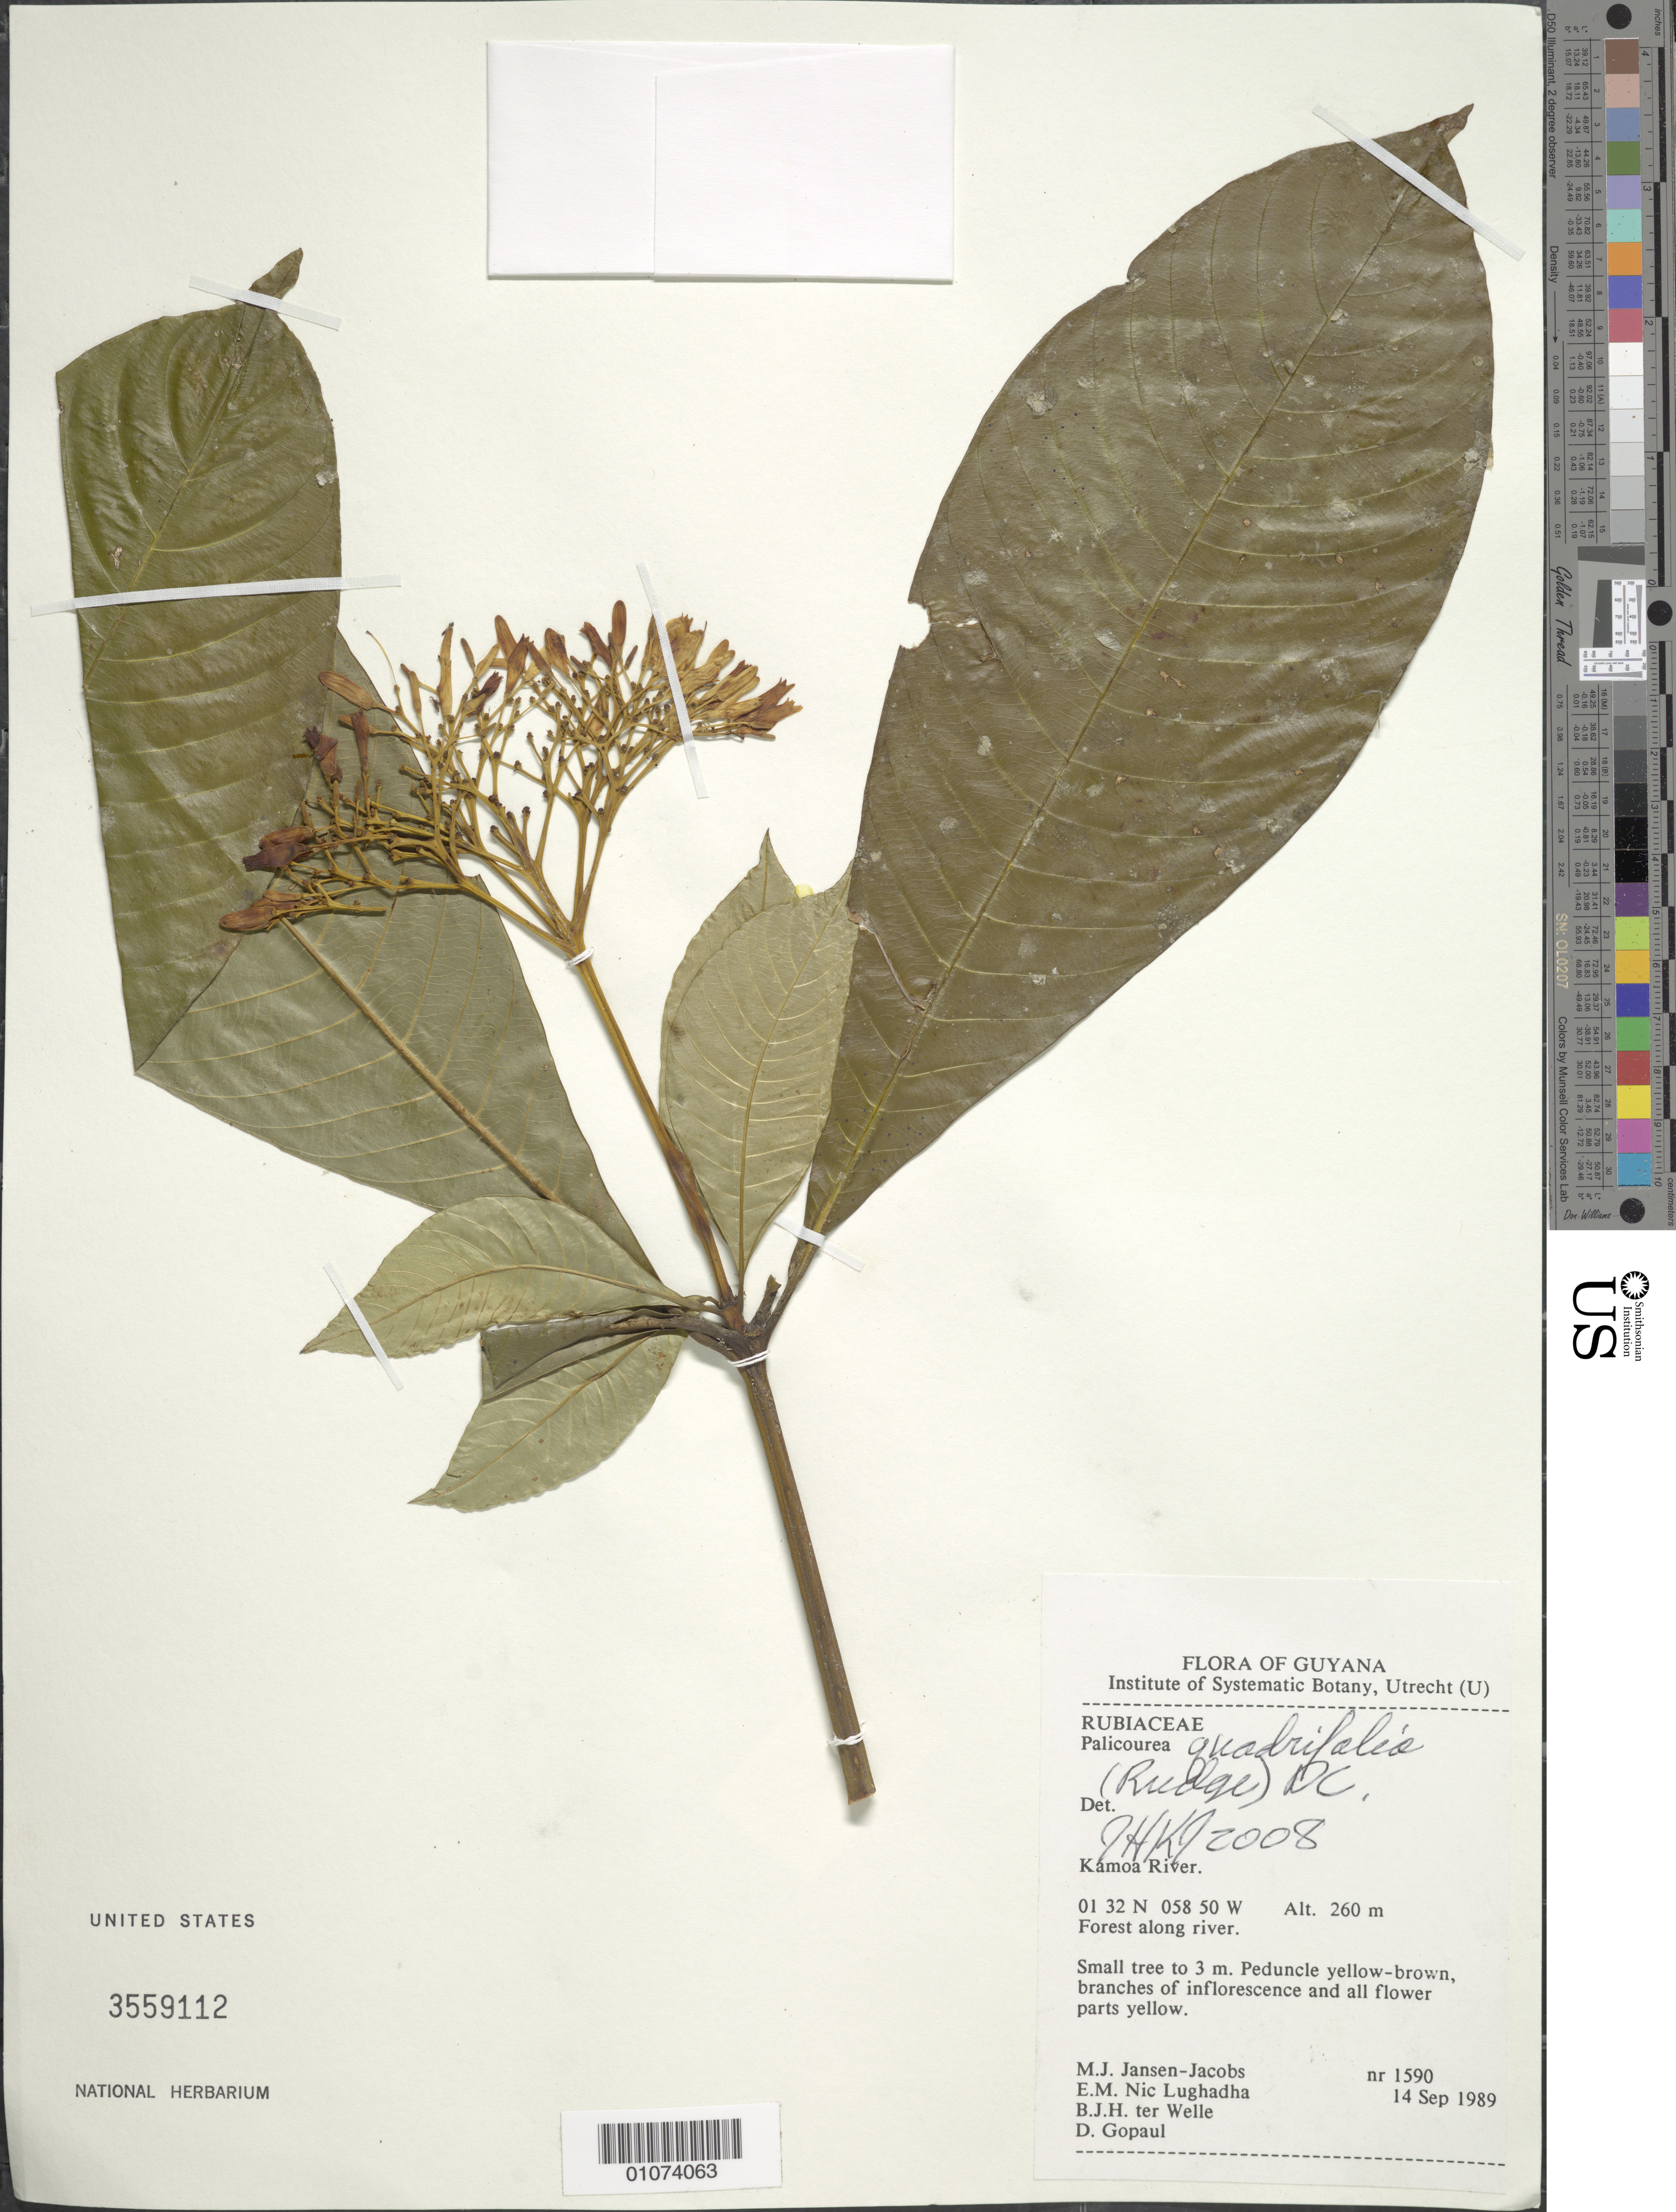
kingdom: Plantae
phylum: Tracheophyta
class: Magnoliopsida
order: Gentianales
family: Rubiaceae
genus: Palicourea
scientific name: Palicourea quadrifolia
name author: (Rudge) DC.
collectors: M. J. Jansen-Jacobs, E. Nic Lughadha, B. Welle & D. Gopaul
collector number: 1590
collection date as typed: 25-Sep-89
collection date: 1989-09-25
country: Guyana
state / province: U. Takutu-U. Essequibo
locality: Konashen-area, Essequibo River, at Saparimo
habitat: Secondary vegetation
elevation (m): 250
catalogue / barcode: US 3559112